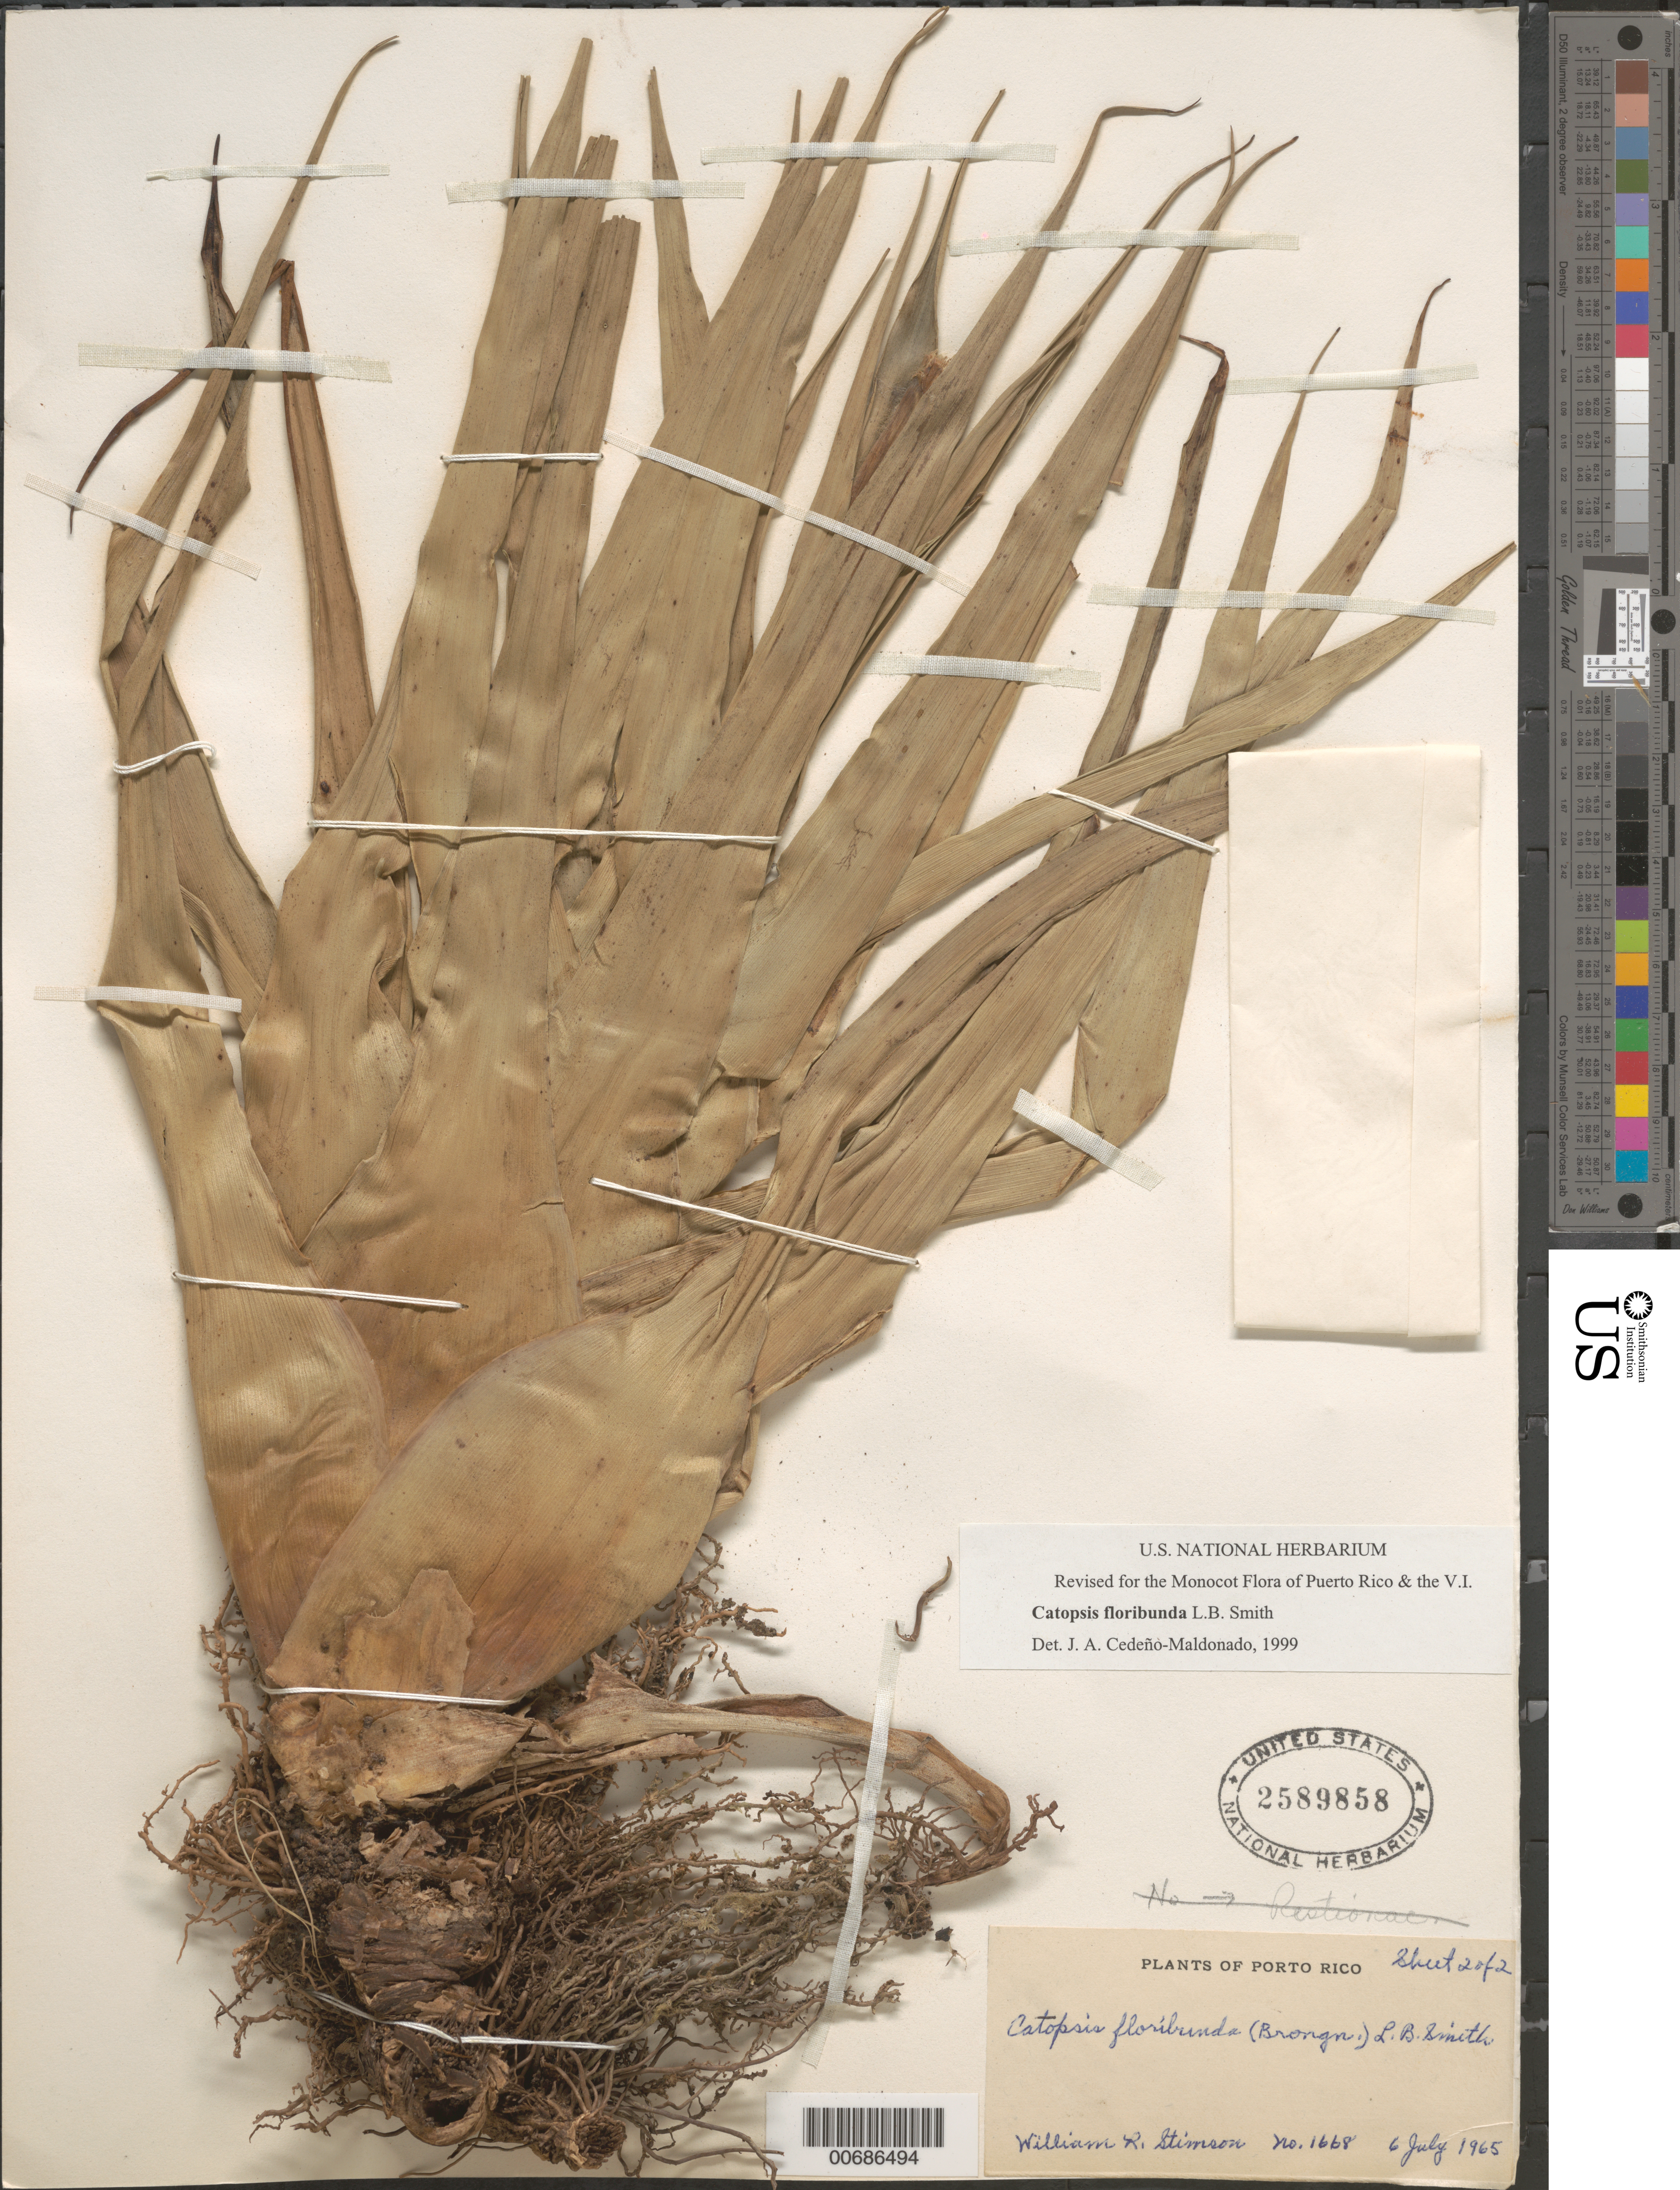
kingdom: Plantae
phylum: Tracheophyta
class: Liliopsida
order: Poales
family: Bromeliaceae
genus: Catopsis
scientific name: Catopsis floribunda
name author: L.B. Sm.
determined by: Palací, C. A., (RM), University of Wyoming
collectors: W. R. Stimson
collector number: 1668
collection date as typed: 06 Jul 1965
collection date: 1965-07-06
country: Puerto Rico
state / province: Villalba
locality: Distrito de Ponce: Municipio de Villalba. Along road 143 (north of Villalba) at km 45 hm 8.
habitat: On trees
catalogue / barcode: US 2589858